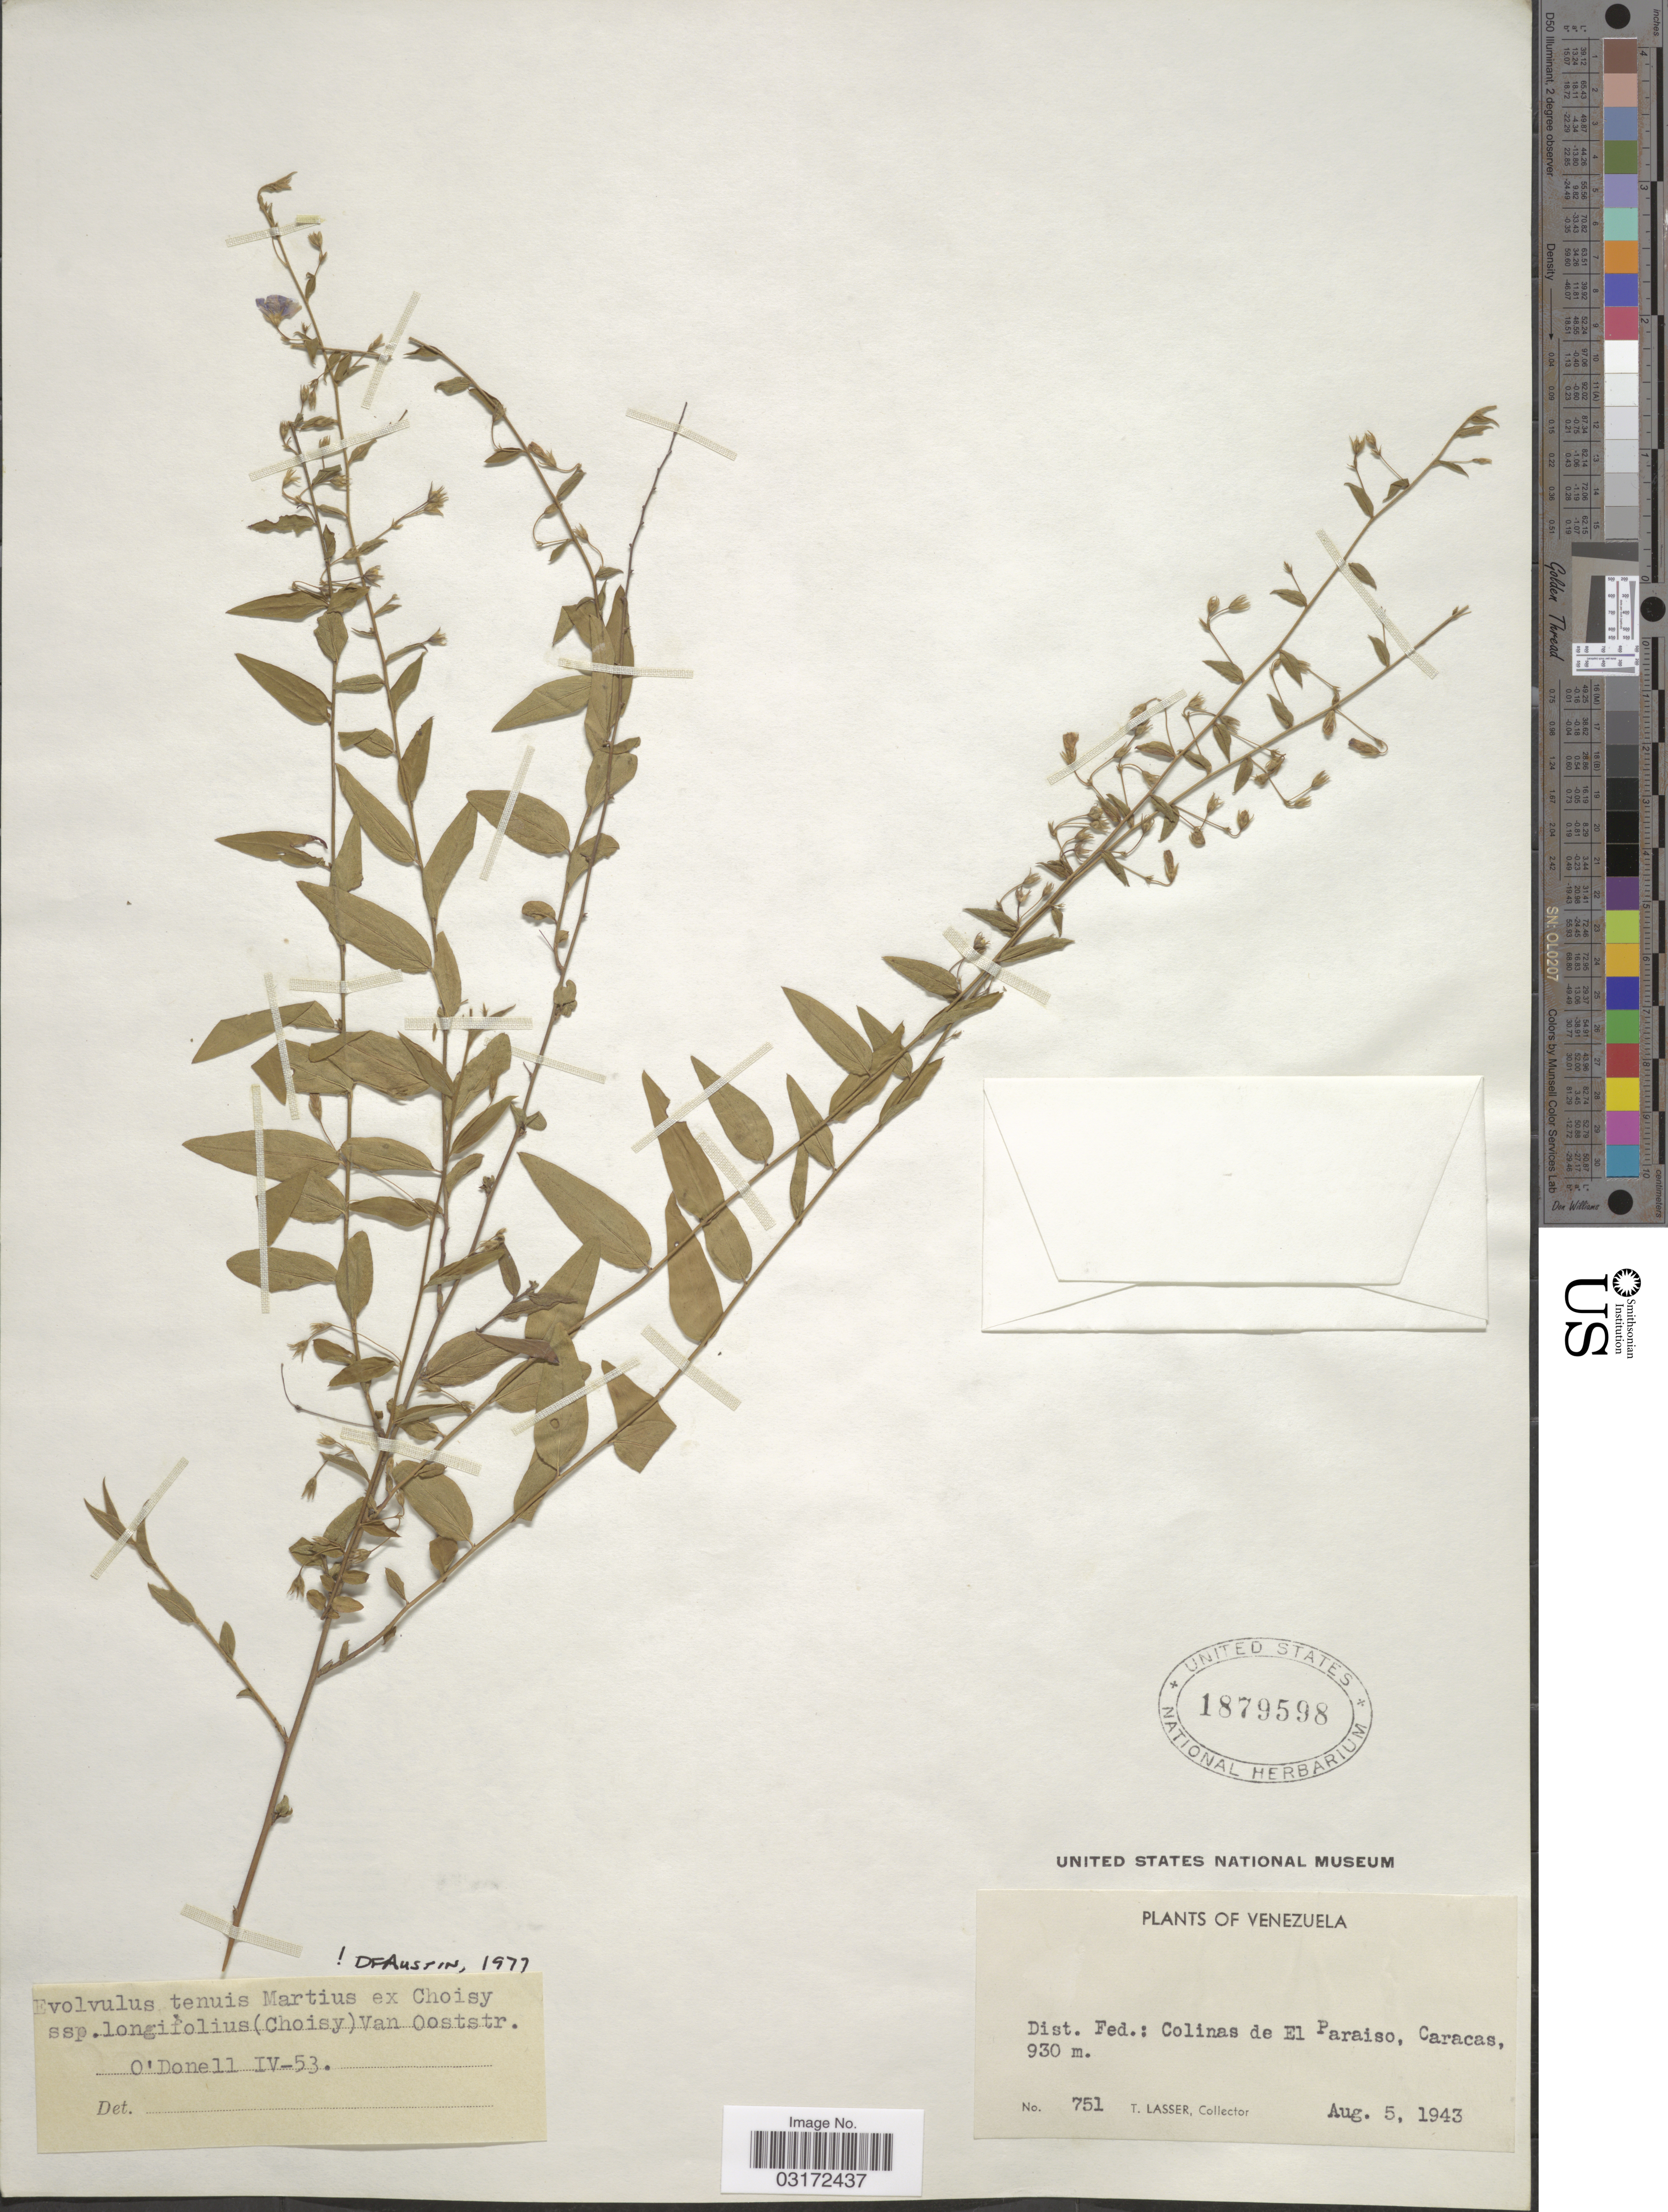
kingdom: Plantae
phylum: Tracheophyta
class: Magnoliopsida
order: Solanales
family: Convolvulaceae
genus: Evolvulus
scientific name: Evolvulus tenuis subsp. longifolius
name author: Mart. ex Choisy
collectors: T. Lasser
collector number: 751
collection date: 1943-08-05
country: Venezuela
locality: Dist. Fed.: Colinas de El Paraiso, Caracas.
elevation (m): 930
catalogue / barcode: US 1879598